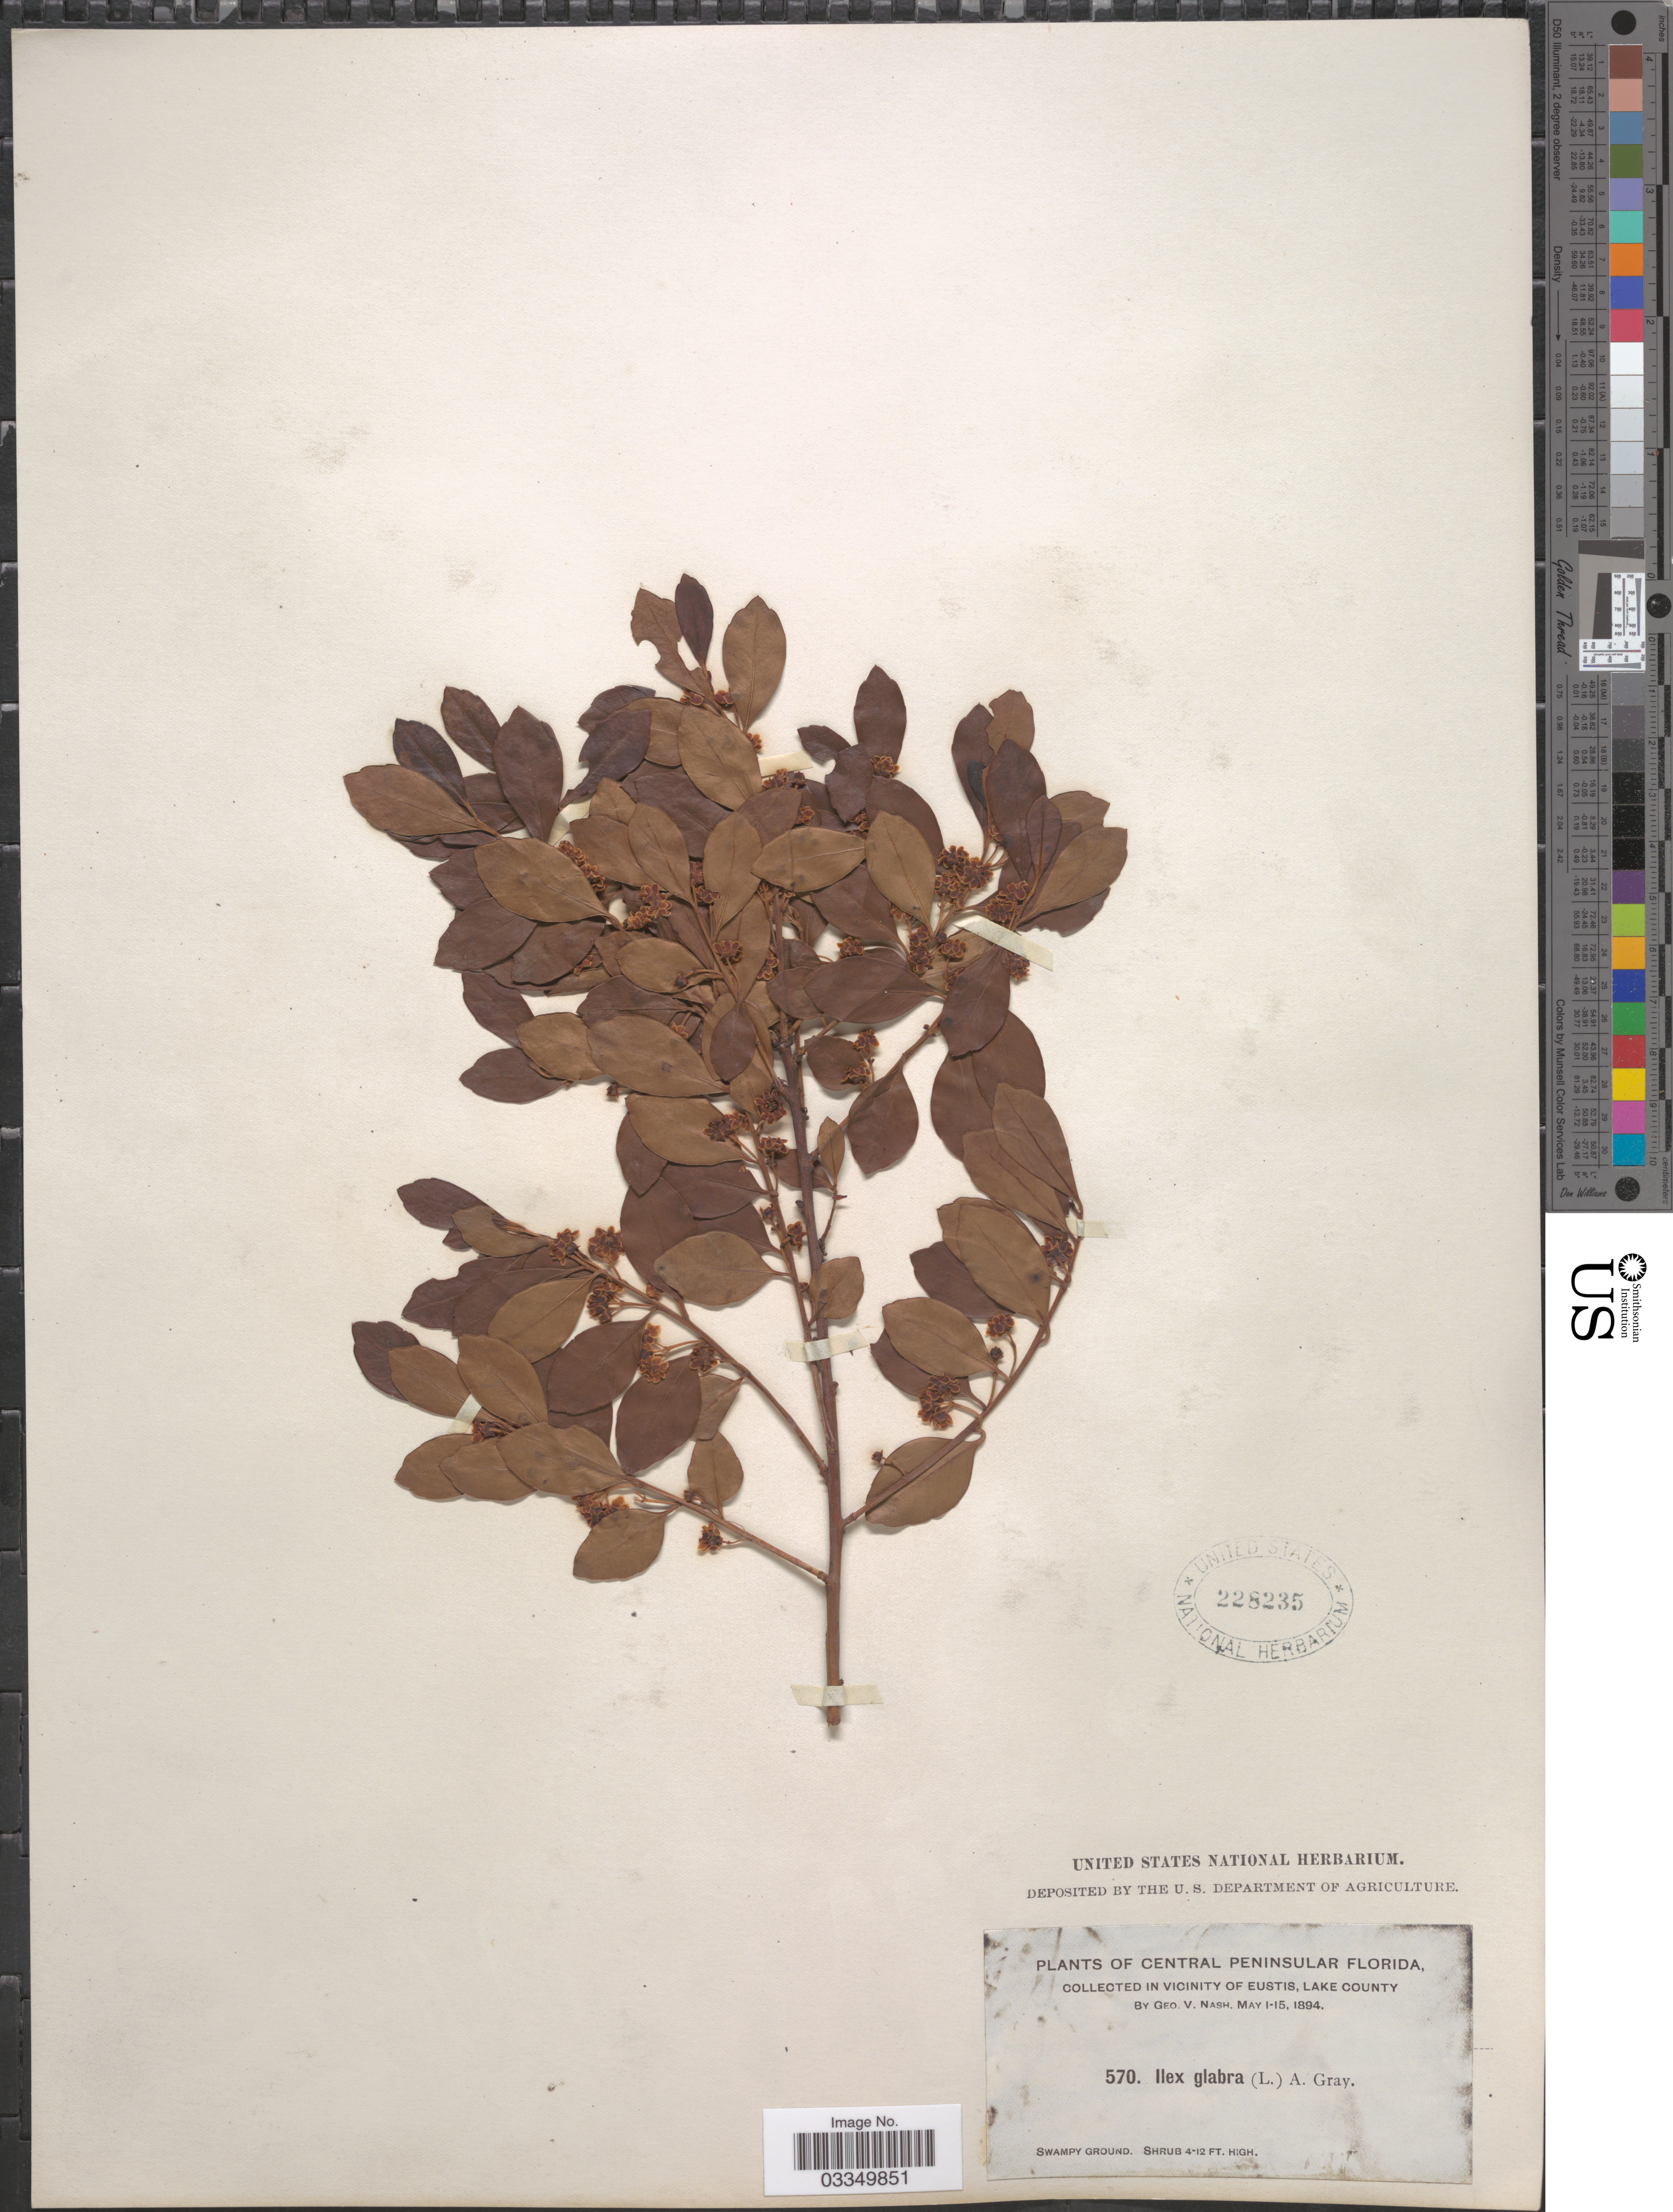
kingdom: Plantae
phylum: Tracheophyta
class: Magnoliopsida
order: Aquifoliales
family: Aquifoliaceae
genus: Ilex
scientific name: Ilex glabra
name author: (L.) A. Gray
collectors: G. V. Nash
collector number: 570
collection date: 1894-05-01/1894-05-15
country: United States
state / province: Florida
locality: Central Peninsular Florida. Vicinity of Eustis, Lake County.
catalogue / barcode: US 228235